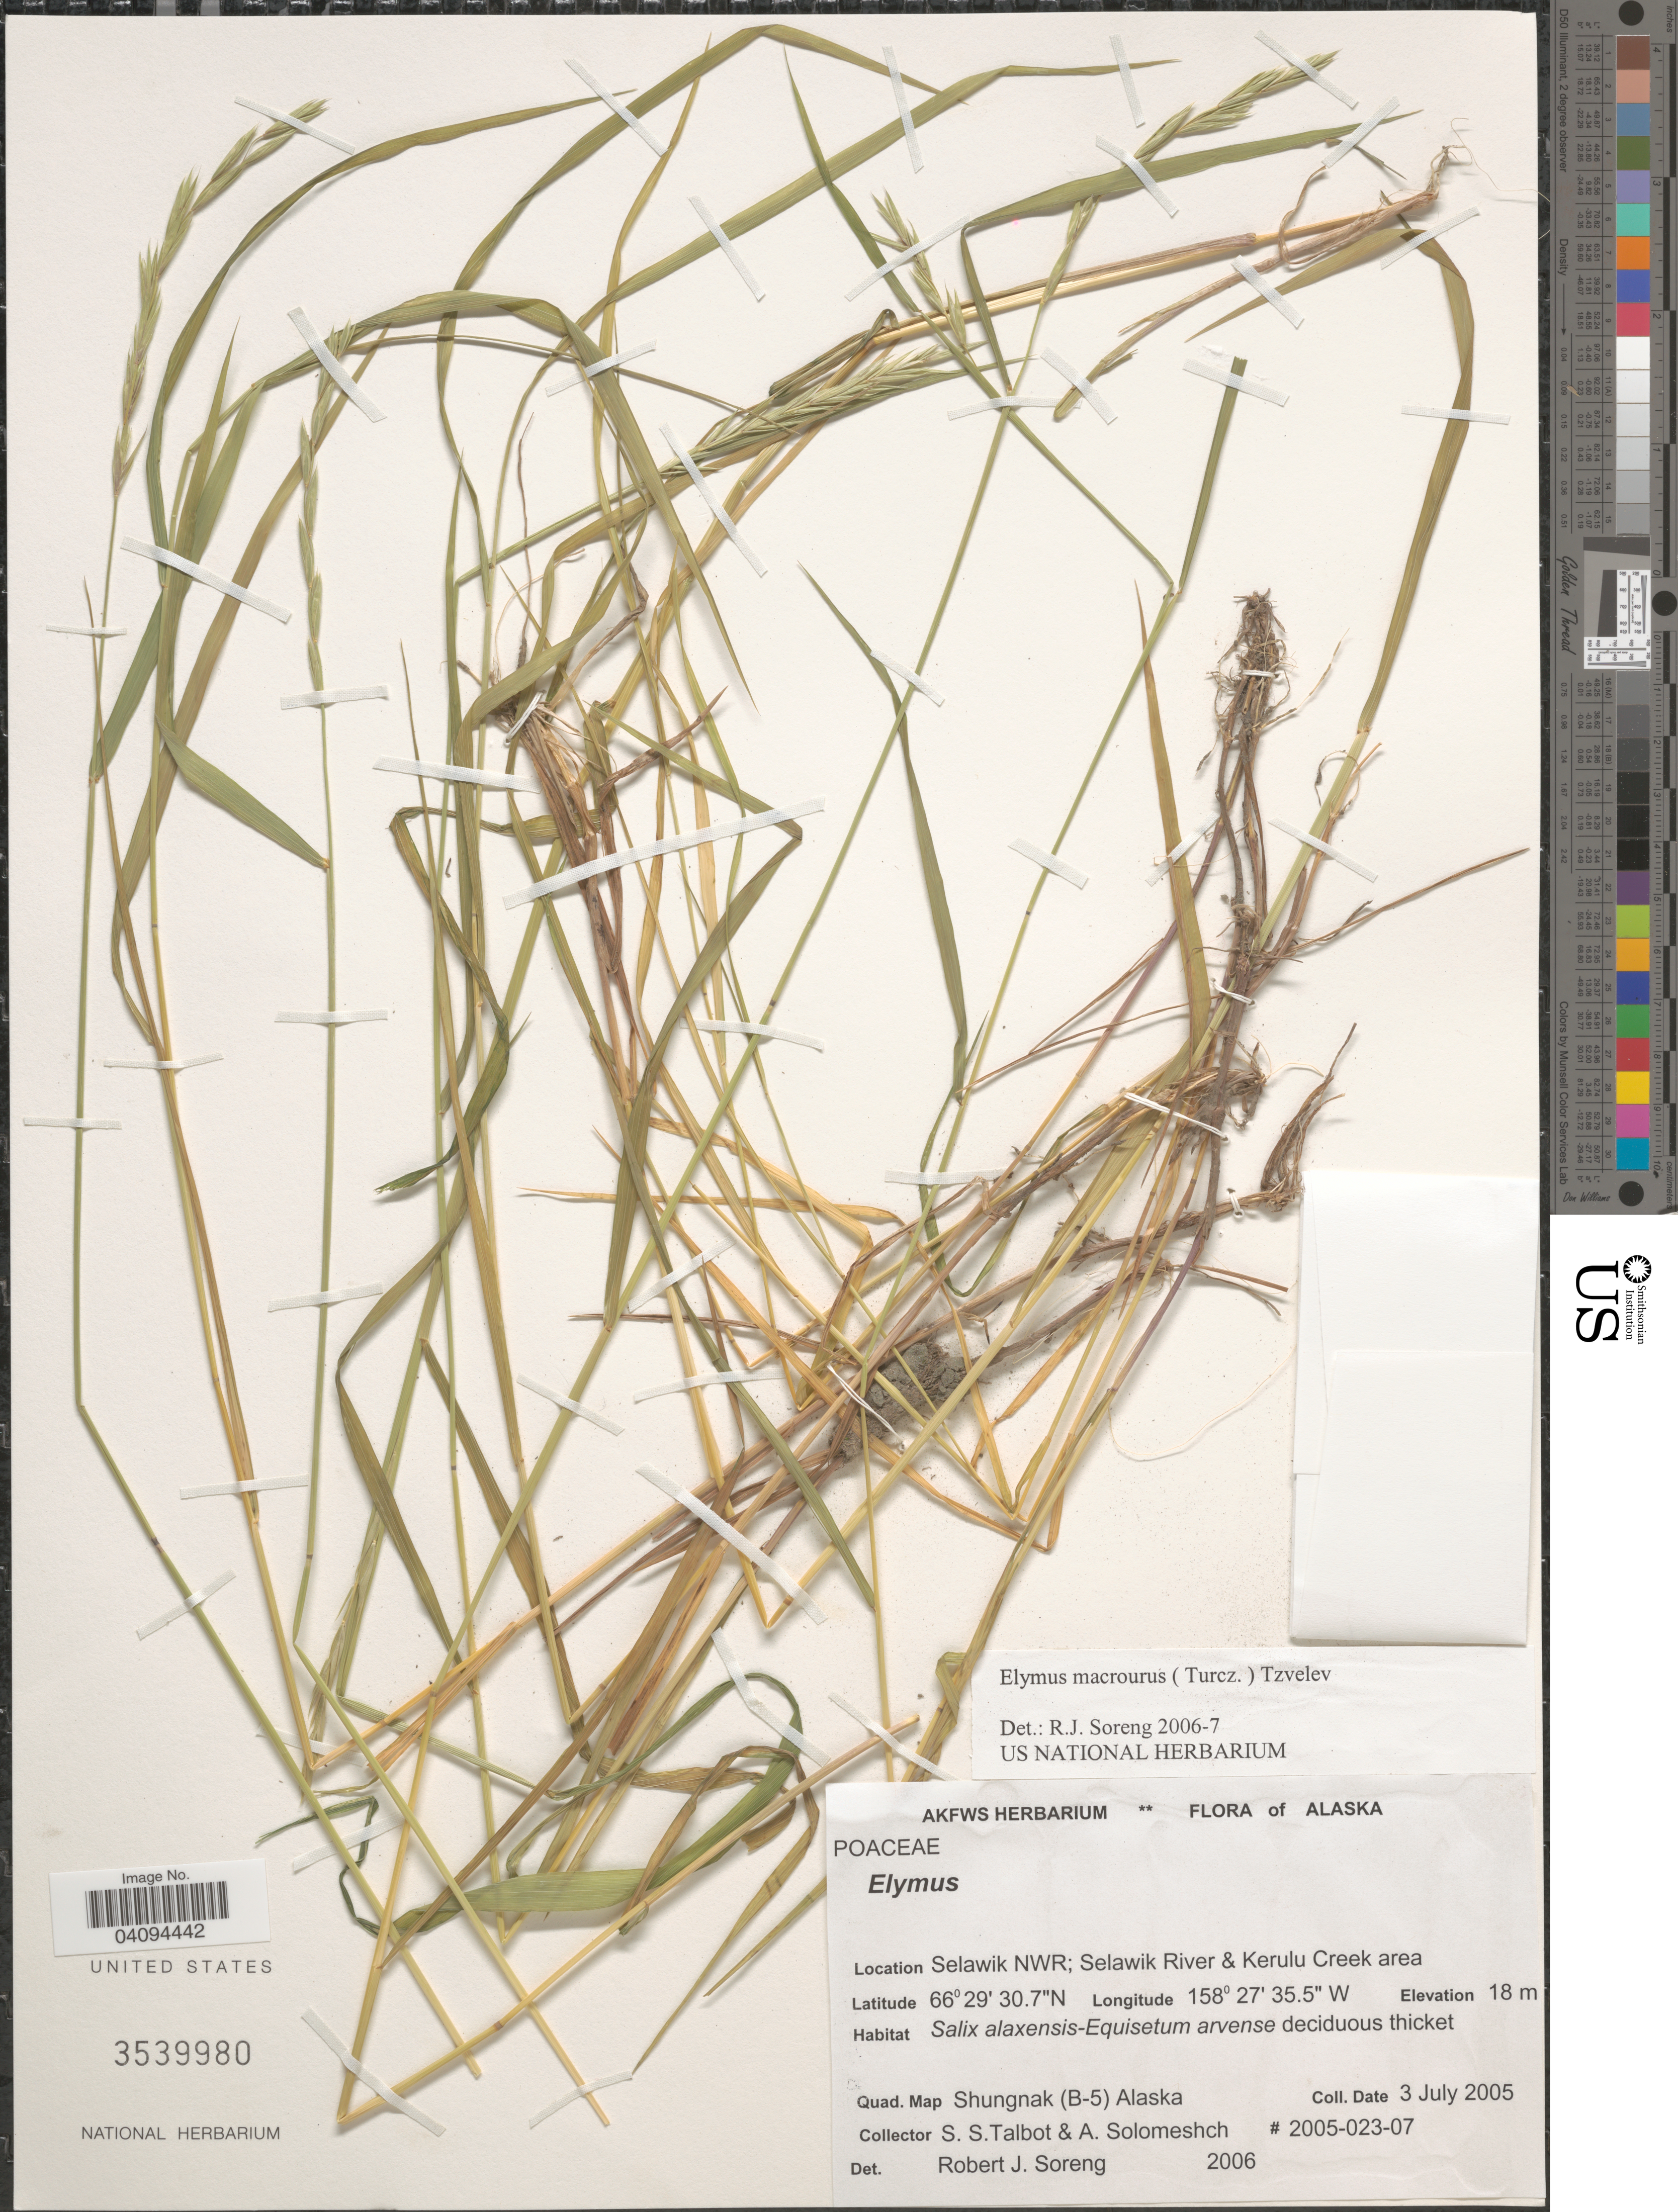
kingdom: Plantae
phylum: Tracheophyta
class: Liliopsida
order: Poales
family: Poaceae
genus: Elymus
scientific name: Elymus macrourus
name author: (Turcz. ex Steud.) Tzvelev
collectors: S. S. Talbot & A. Solomeshch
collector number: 2005-023-07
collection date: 2005-07-03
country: United States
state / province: Alaska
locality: Selawik NWR; Selawik River & Kerulu Creek area. Quad. Map Shungnak (B-5) Alaska.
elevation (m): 18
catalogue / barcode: US 3539980